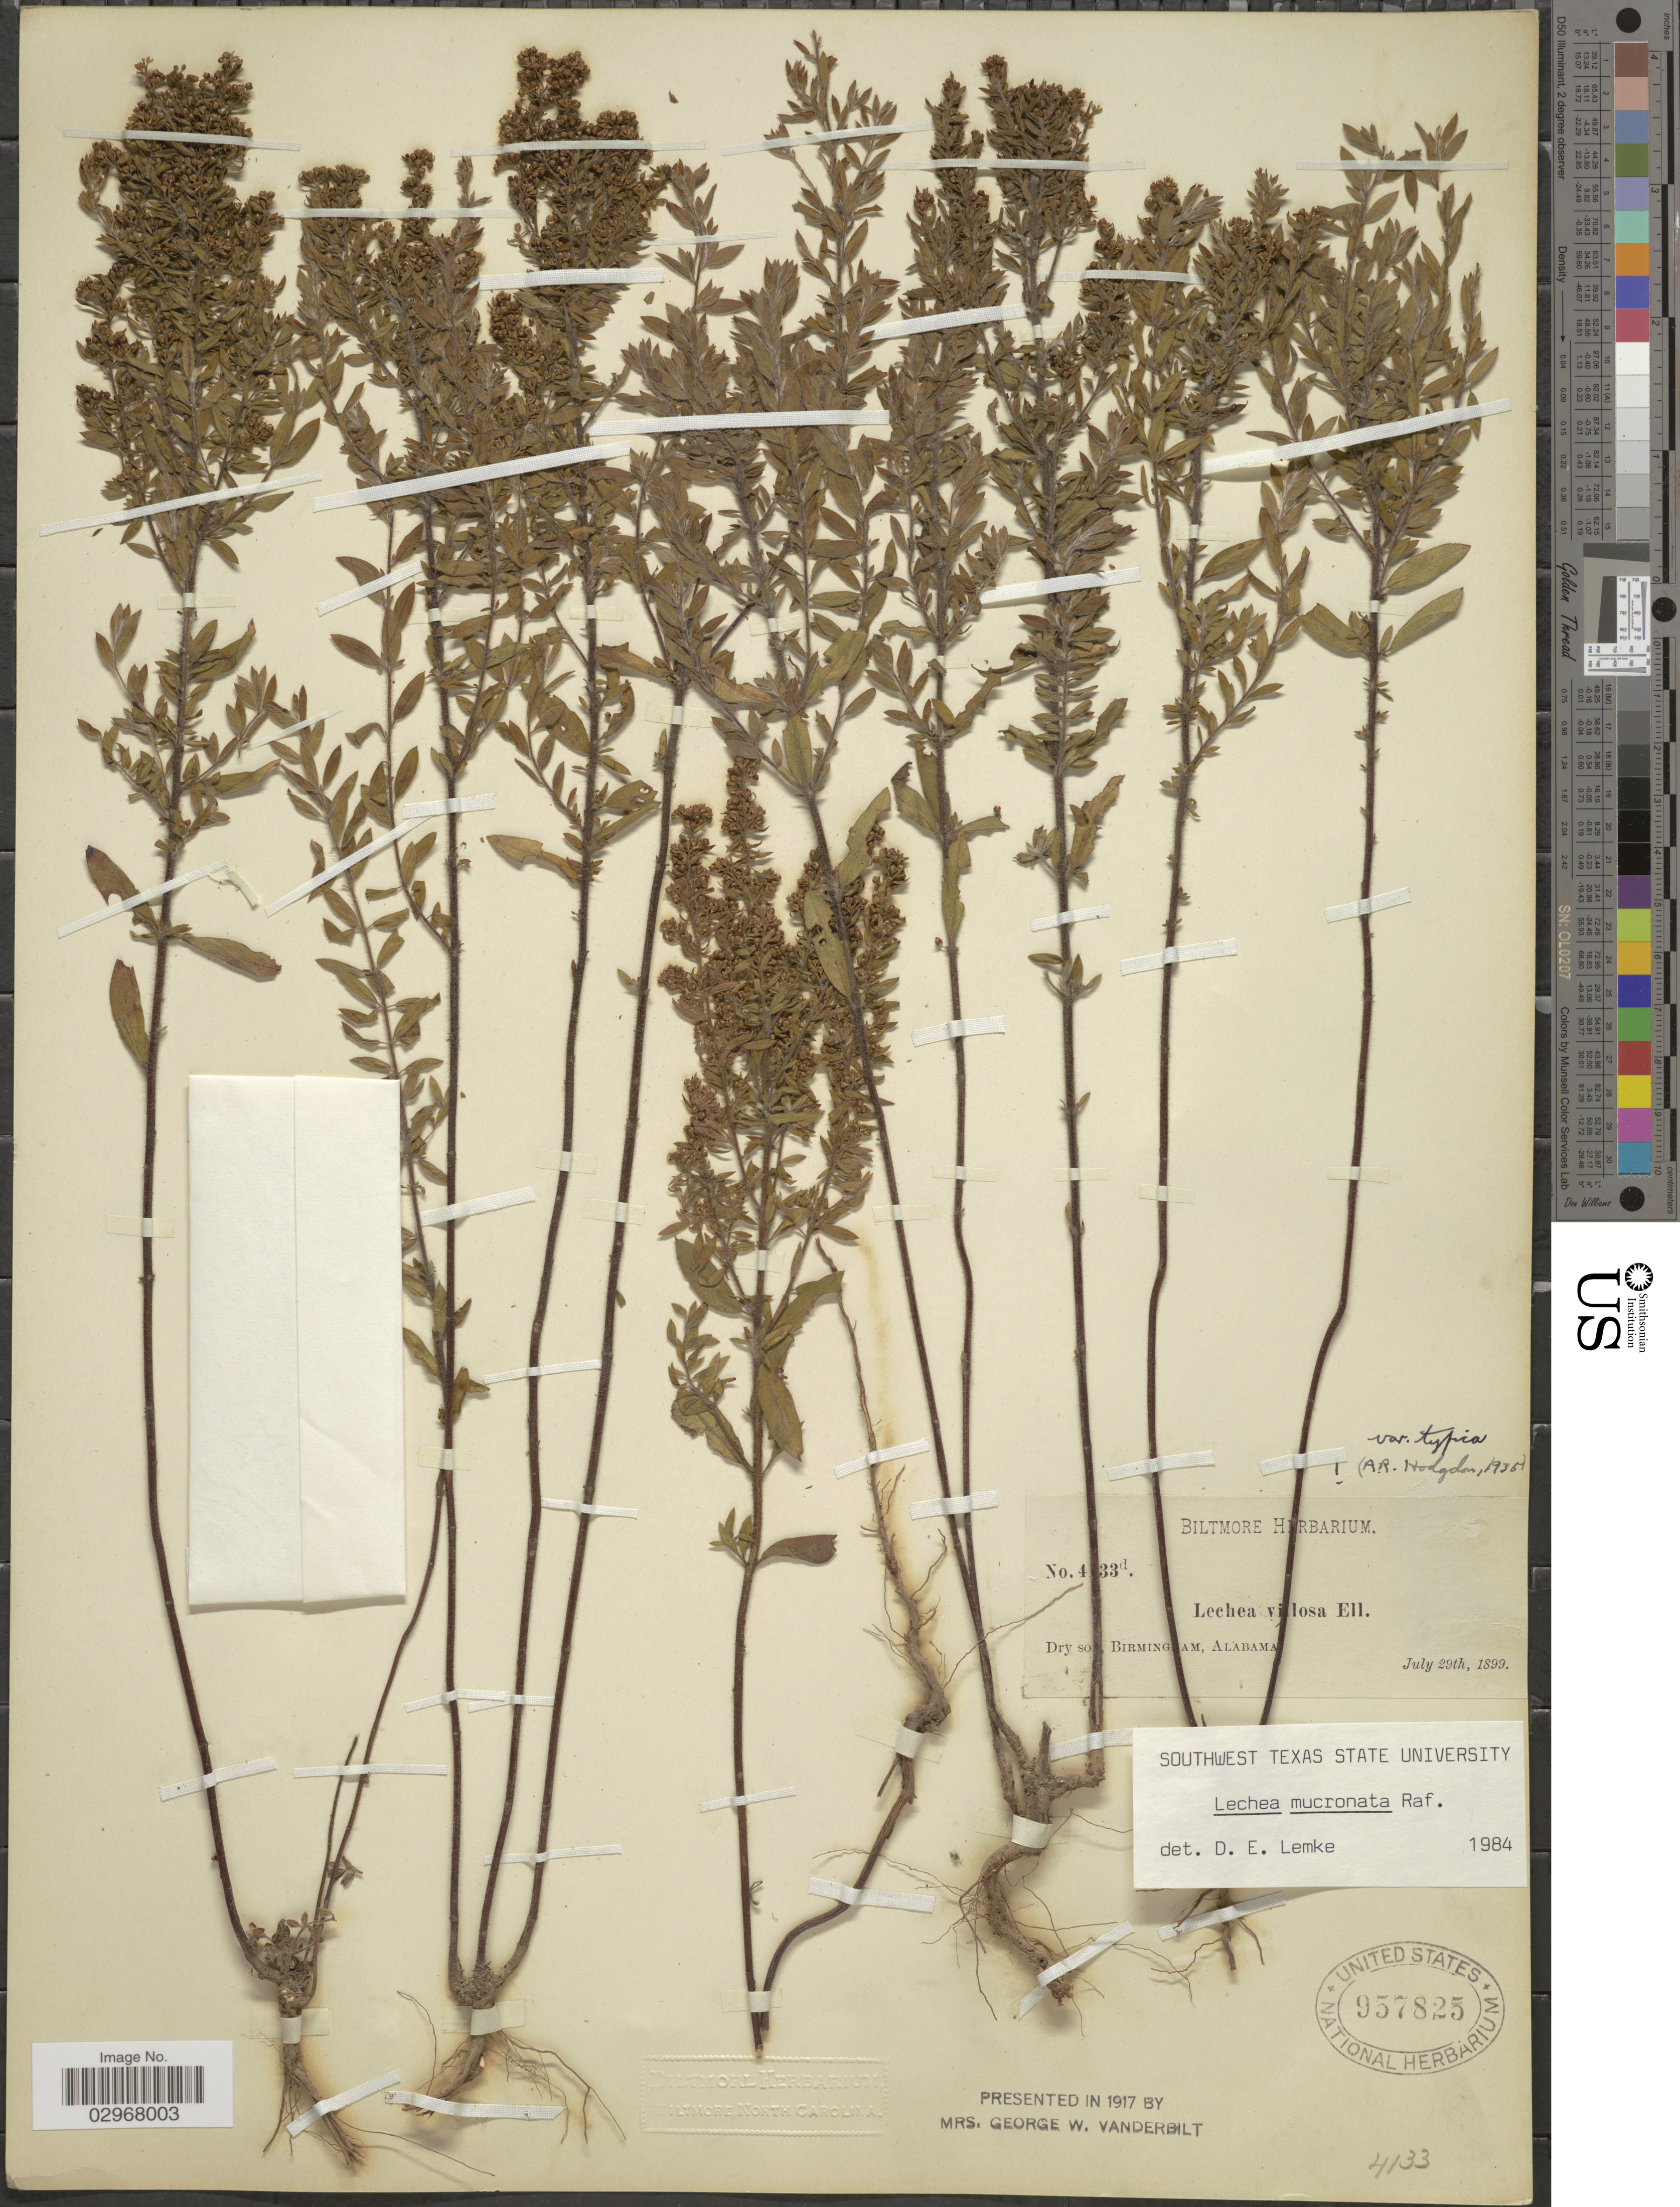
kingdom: Plantae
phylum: Tracheophyta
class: Magnoliopsida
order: Malvales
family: Cistaceae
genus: Lechea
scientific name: Lechea mucronata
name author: Raf.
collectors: ex herb. Biltmore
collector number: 4!33d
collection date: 1899-07-29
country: United States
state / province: Alabama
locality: Birmingham.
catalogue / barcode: US 957825